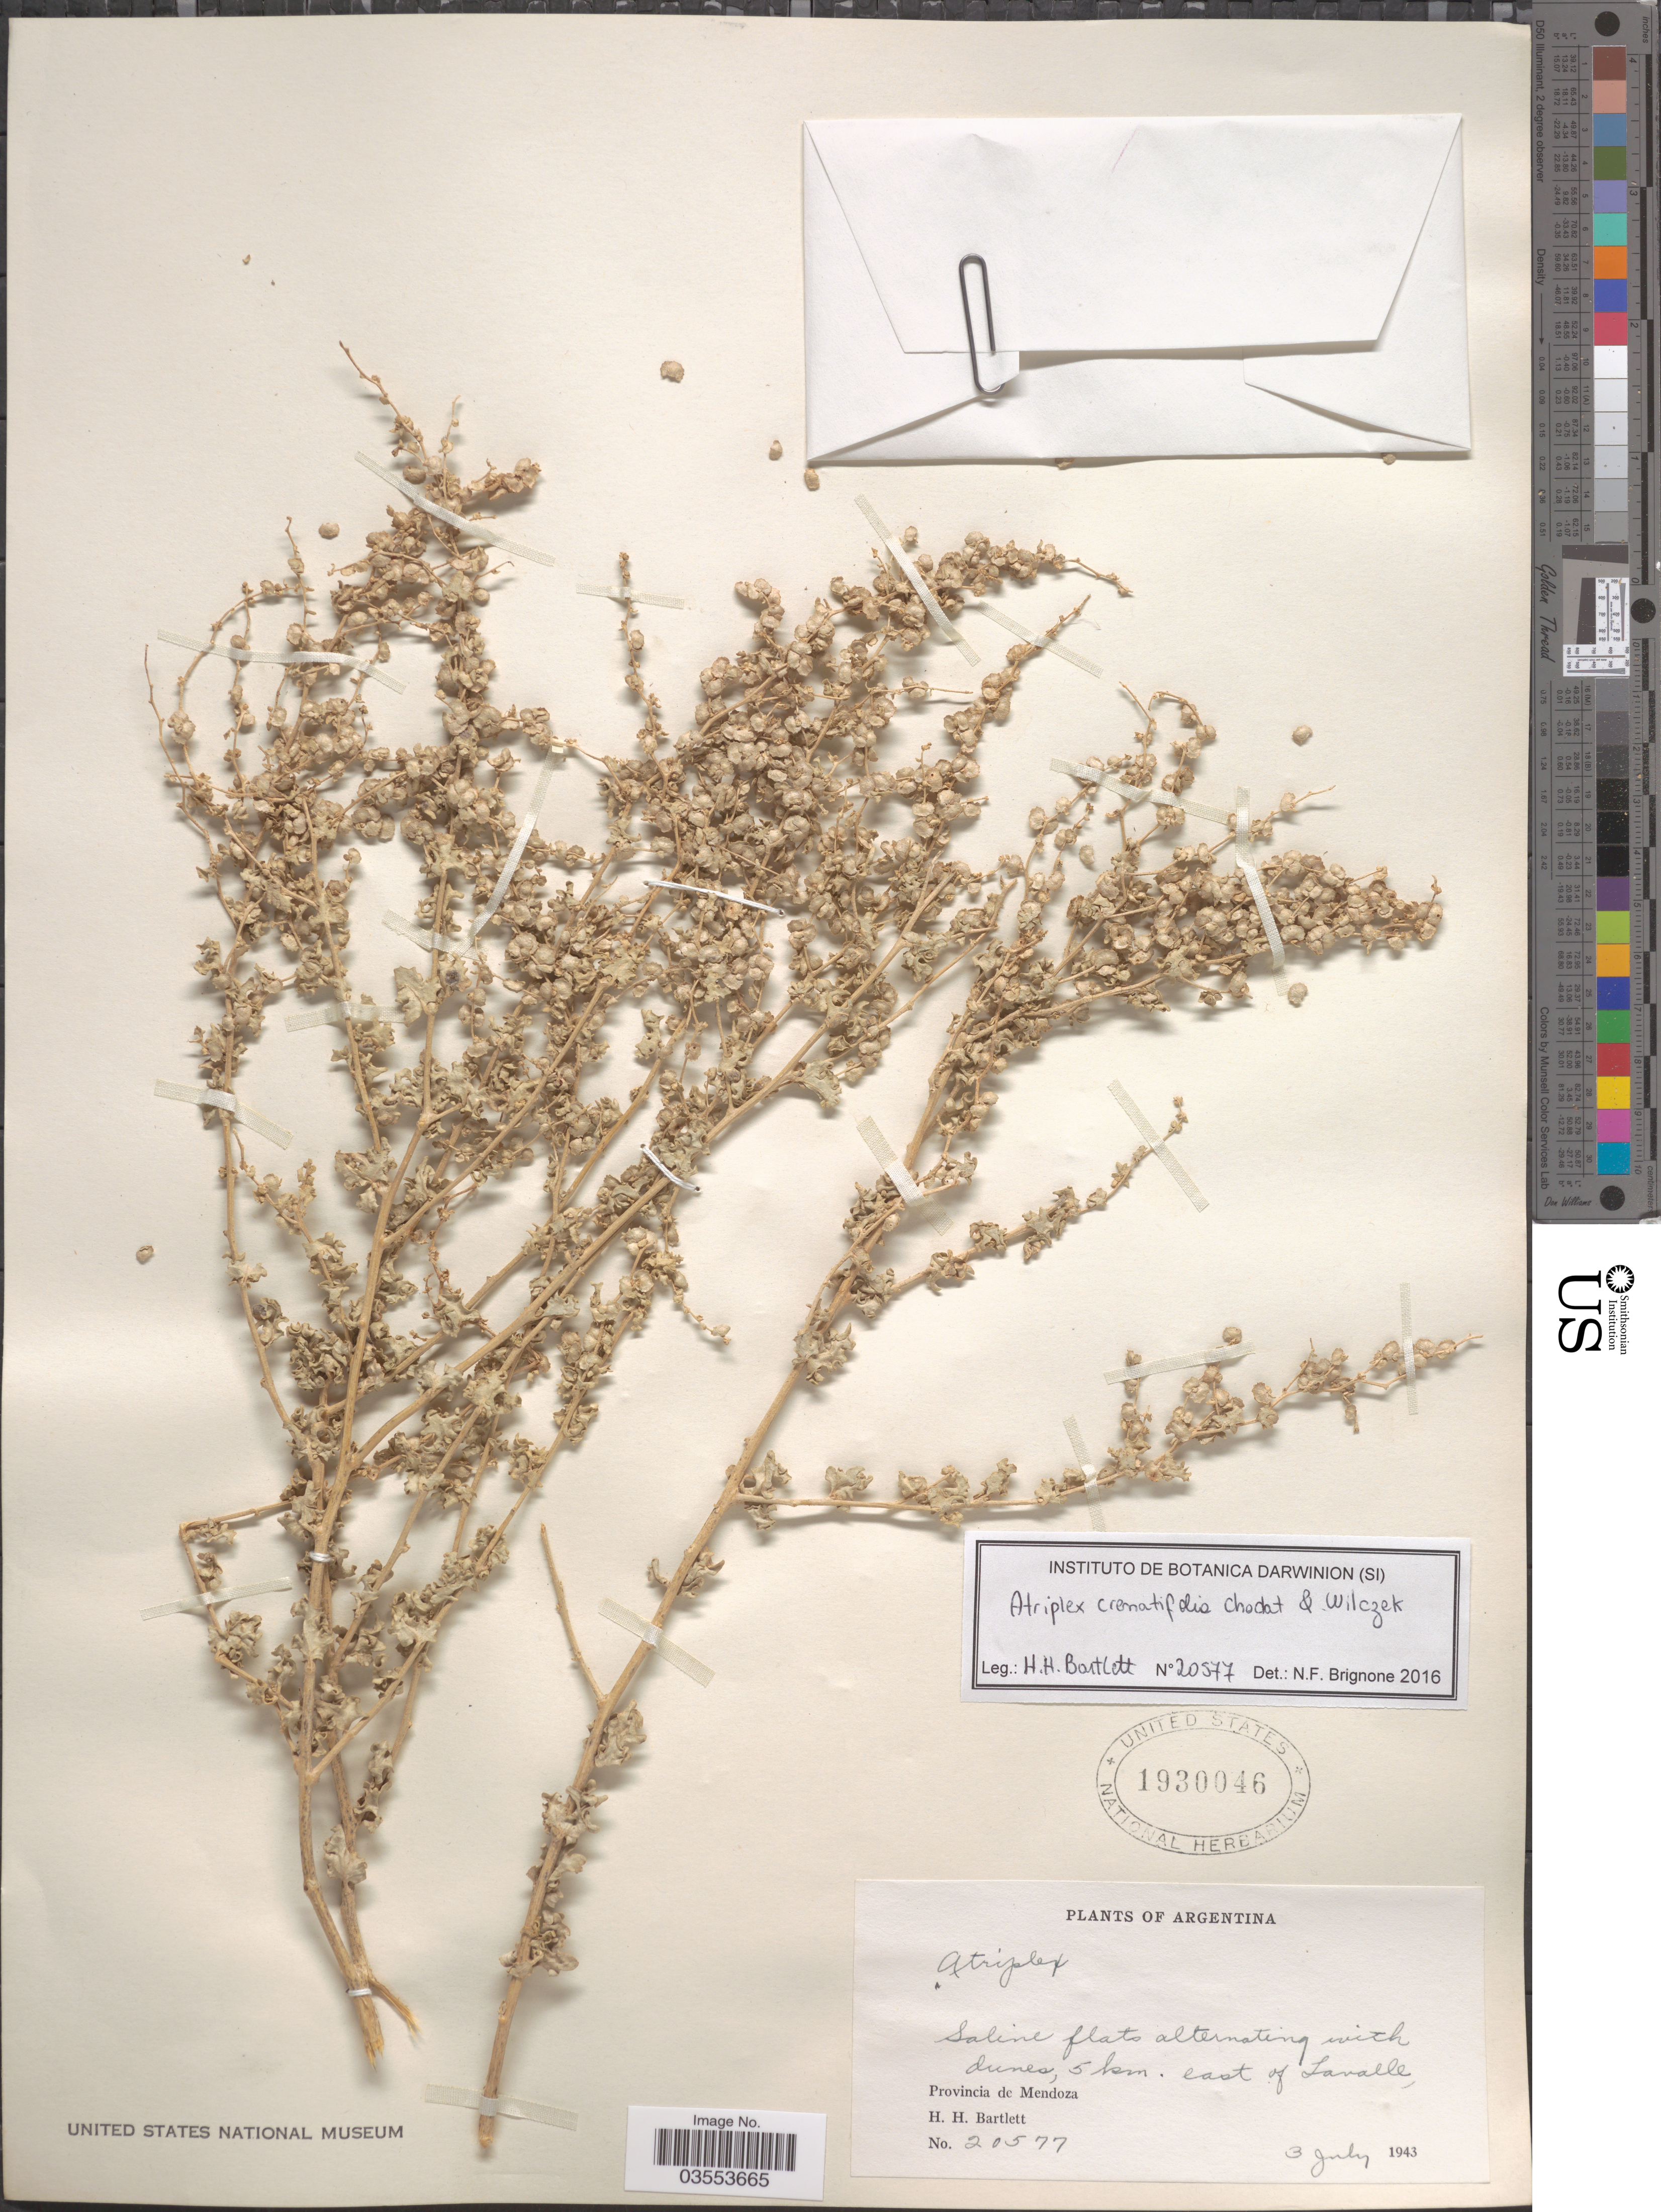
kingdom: Plantae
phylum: Tracheophyta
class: Magnoliopsida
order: Caryophyllales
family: Amaranthaceae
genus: Atriplex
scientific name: Atriplex sp.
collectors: H. H. Bartlett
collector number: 20577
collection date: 1943-07-03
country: Argentina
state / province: Mendoza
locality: Saline flats alternating with dunes, 5 km. east of Lavalle.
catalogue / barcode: US 1930046